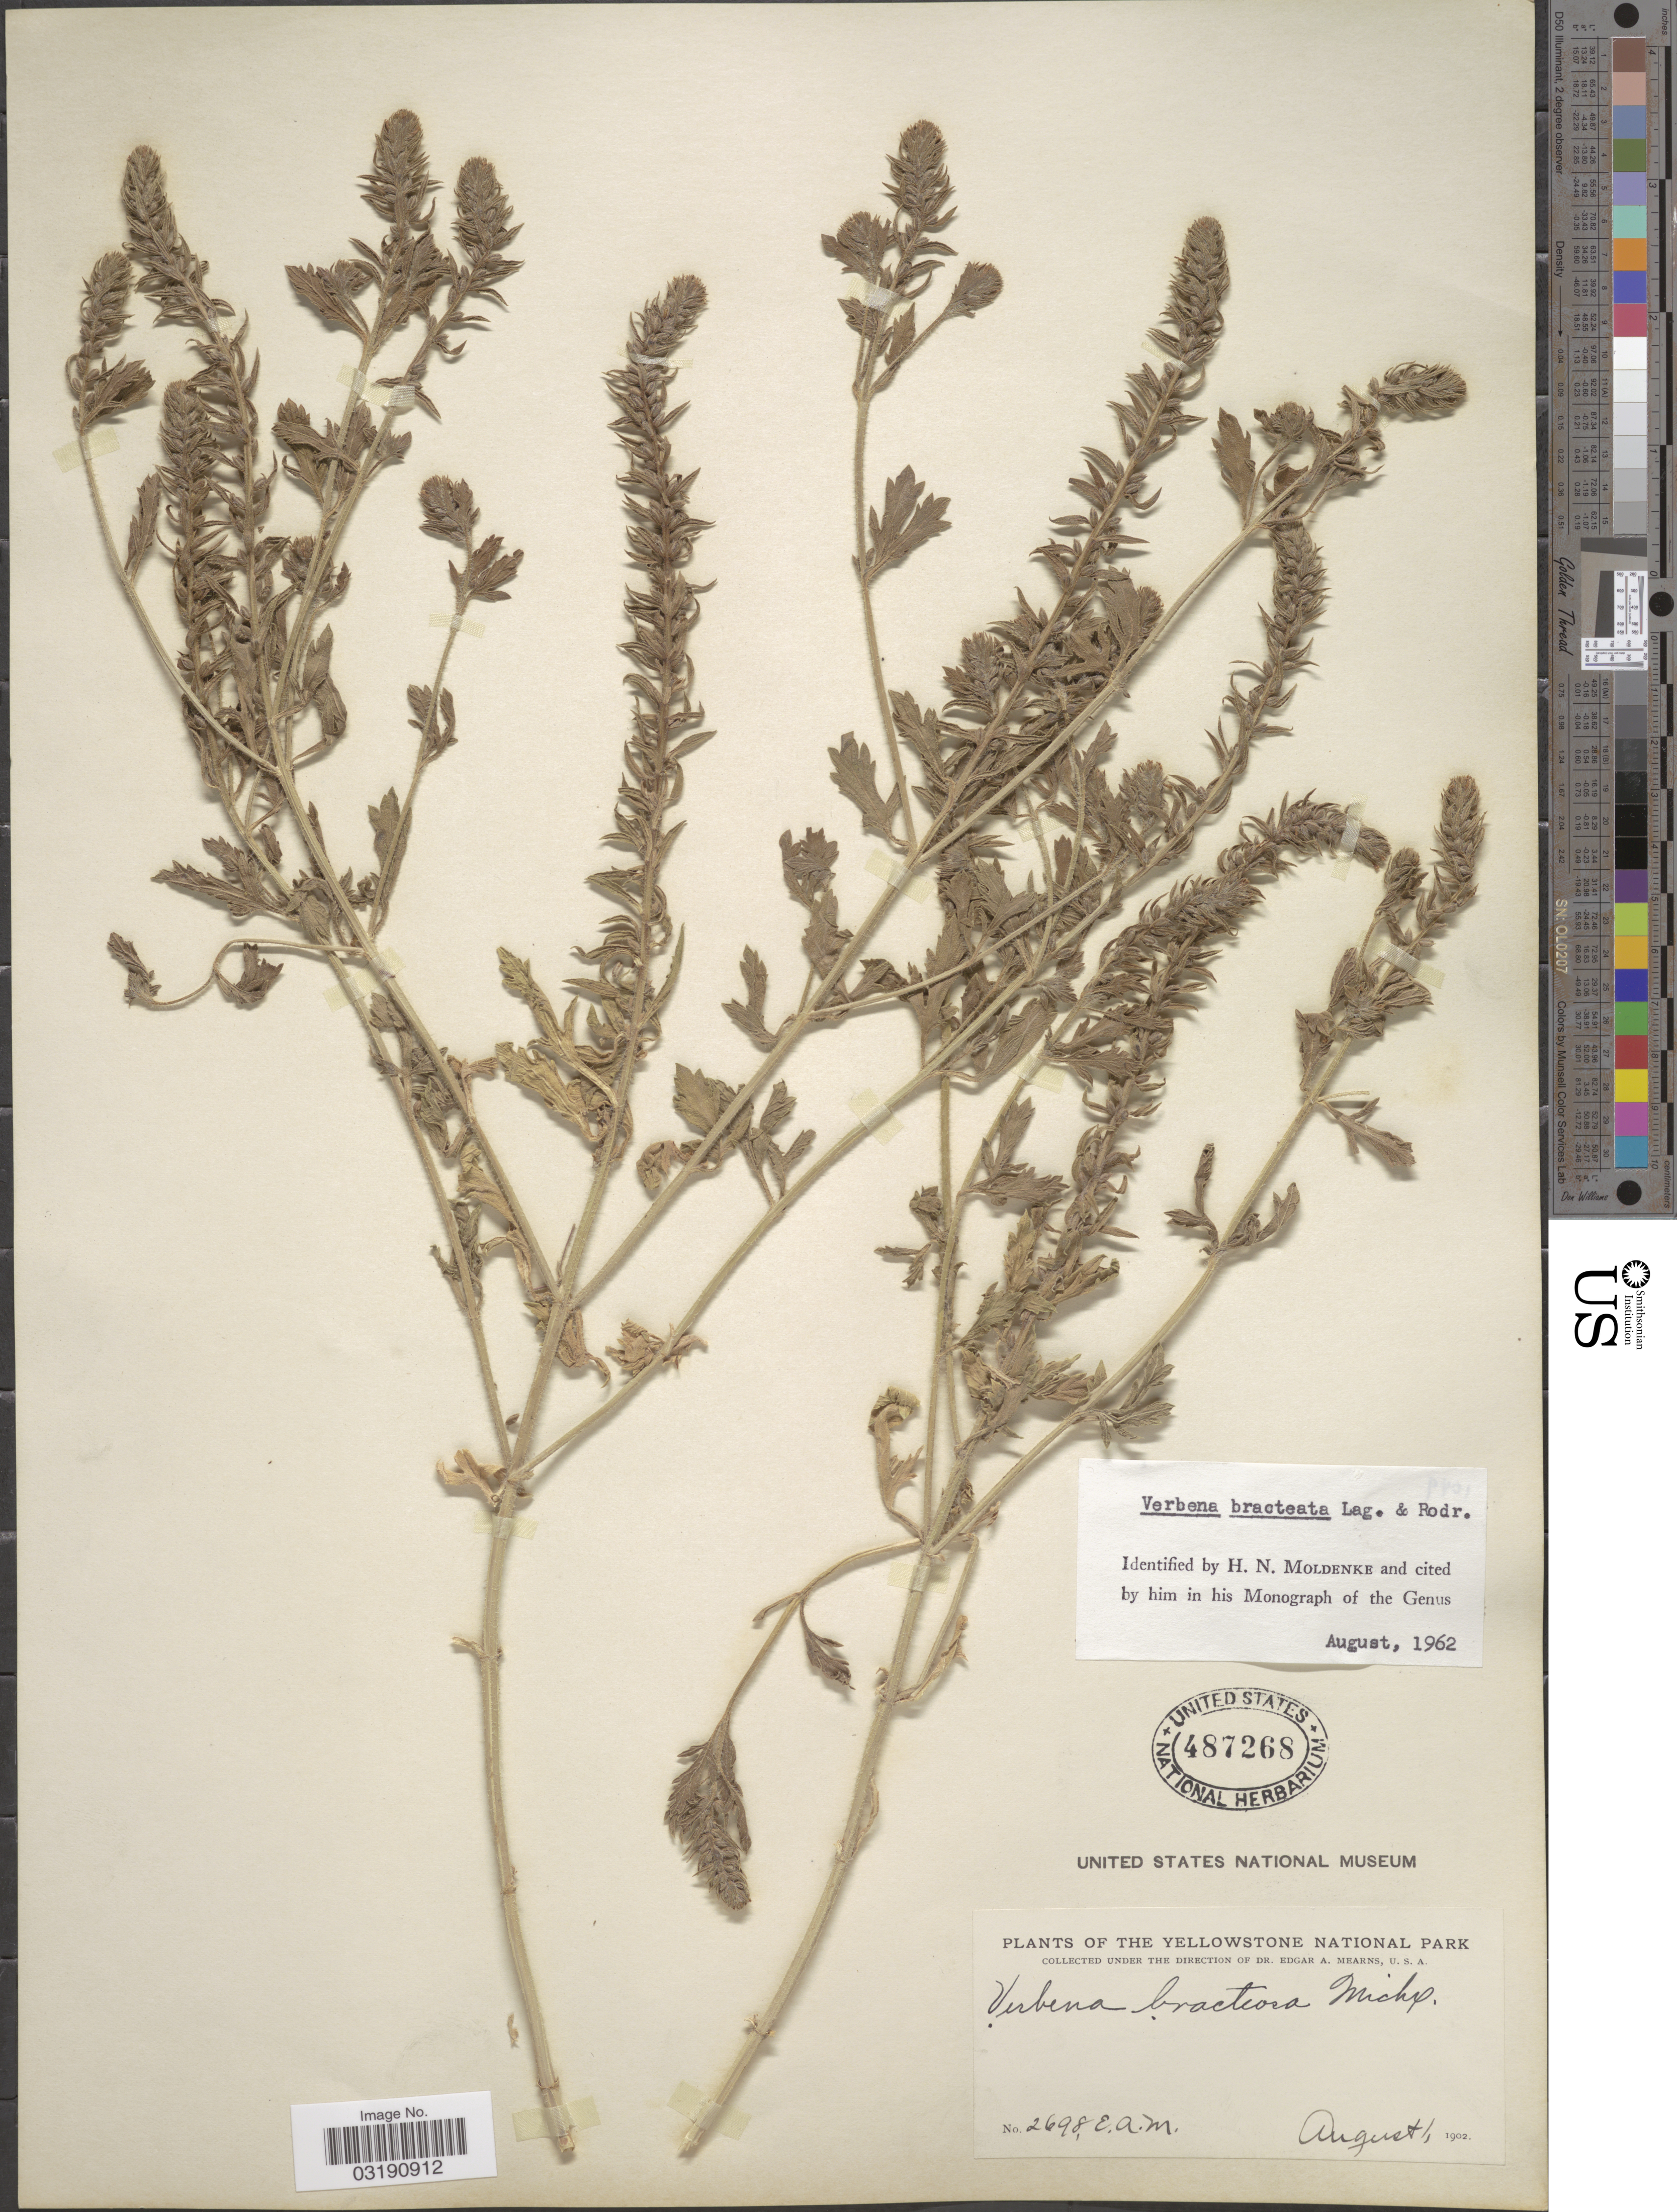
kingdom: Plantae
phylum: Tracheophyta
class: Magnoliopsida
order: Lamiales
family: Verbenaceae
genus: Verbena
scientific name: Verbena bracteata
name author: Cav. ex Lag. & Rodr.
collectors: E. A. Mearns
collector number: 2698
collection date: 1902-08-01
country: United States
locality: Yellowstone National Park.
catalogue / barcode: US 487268